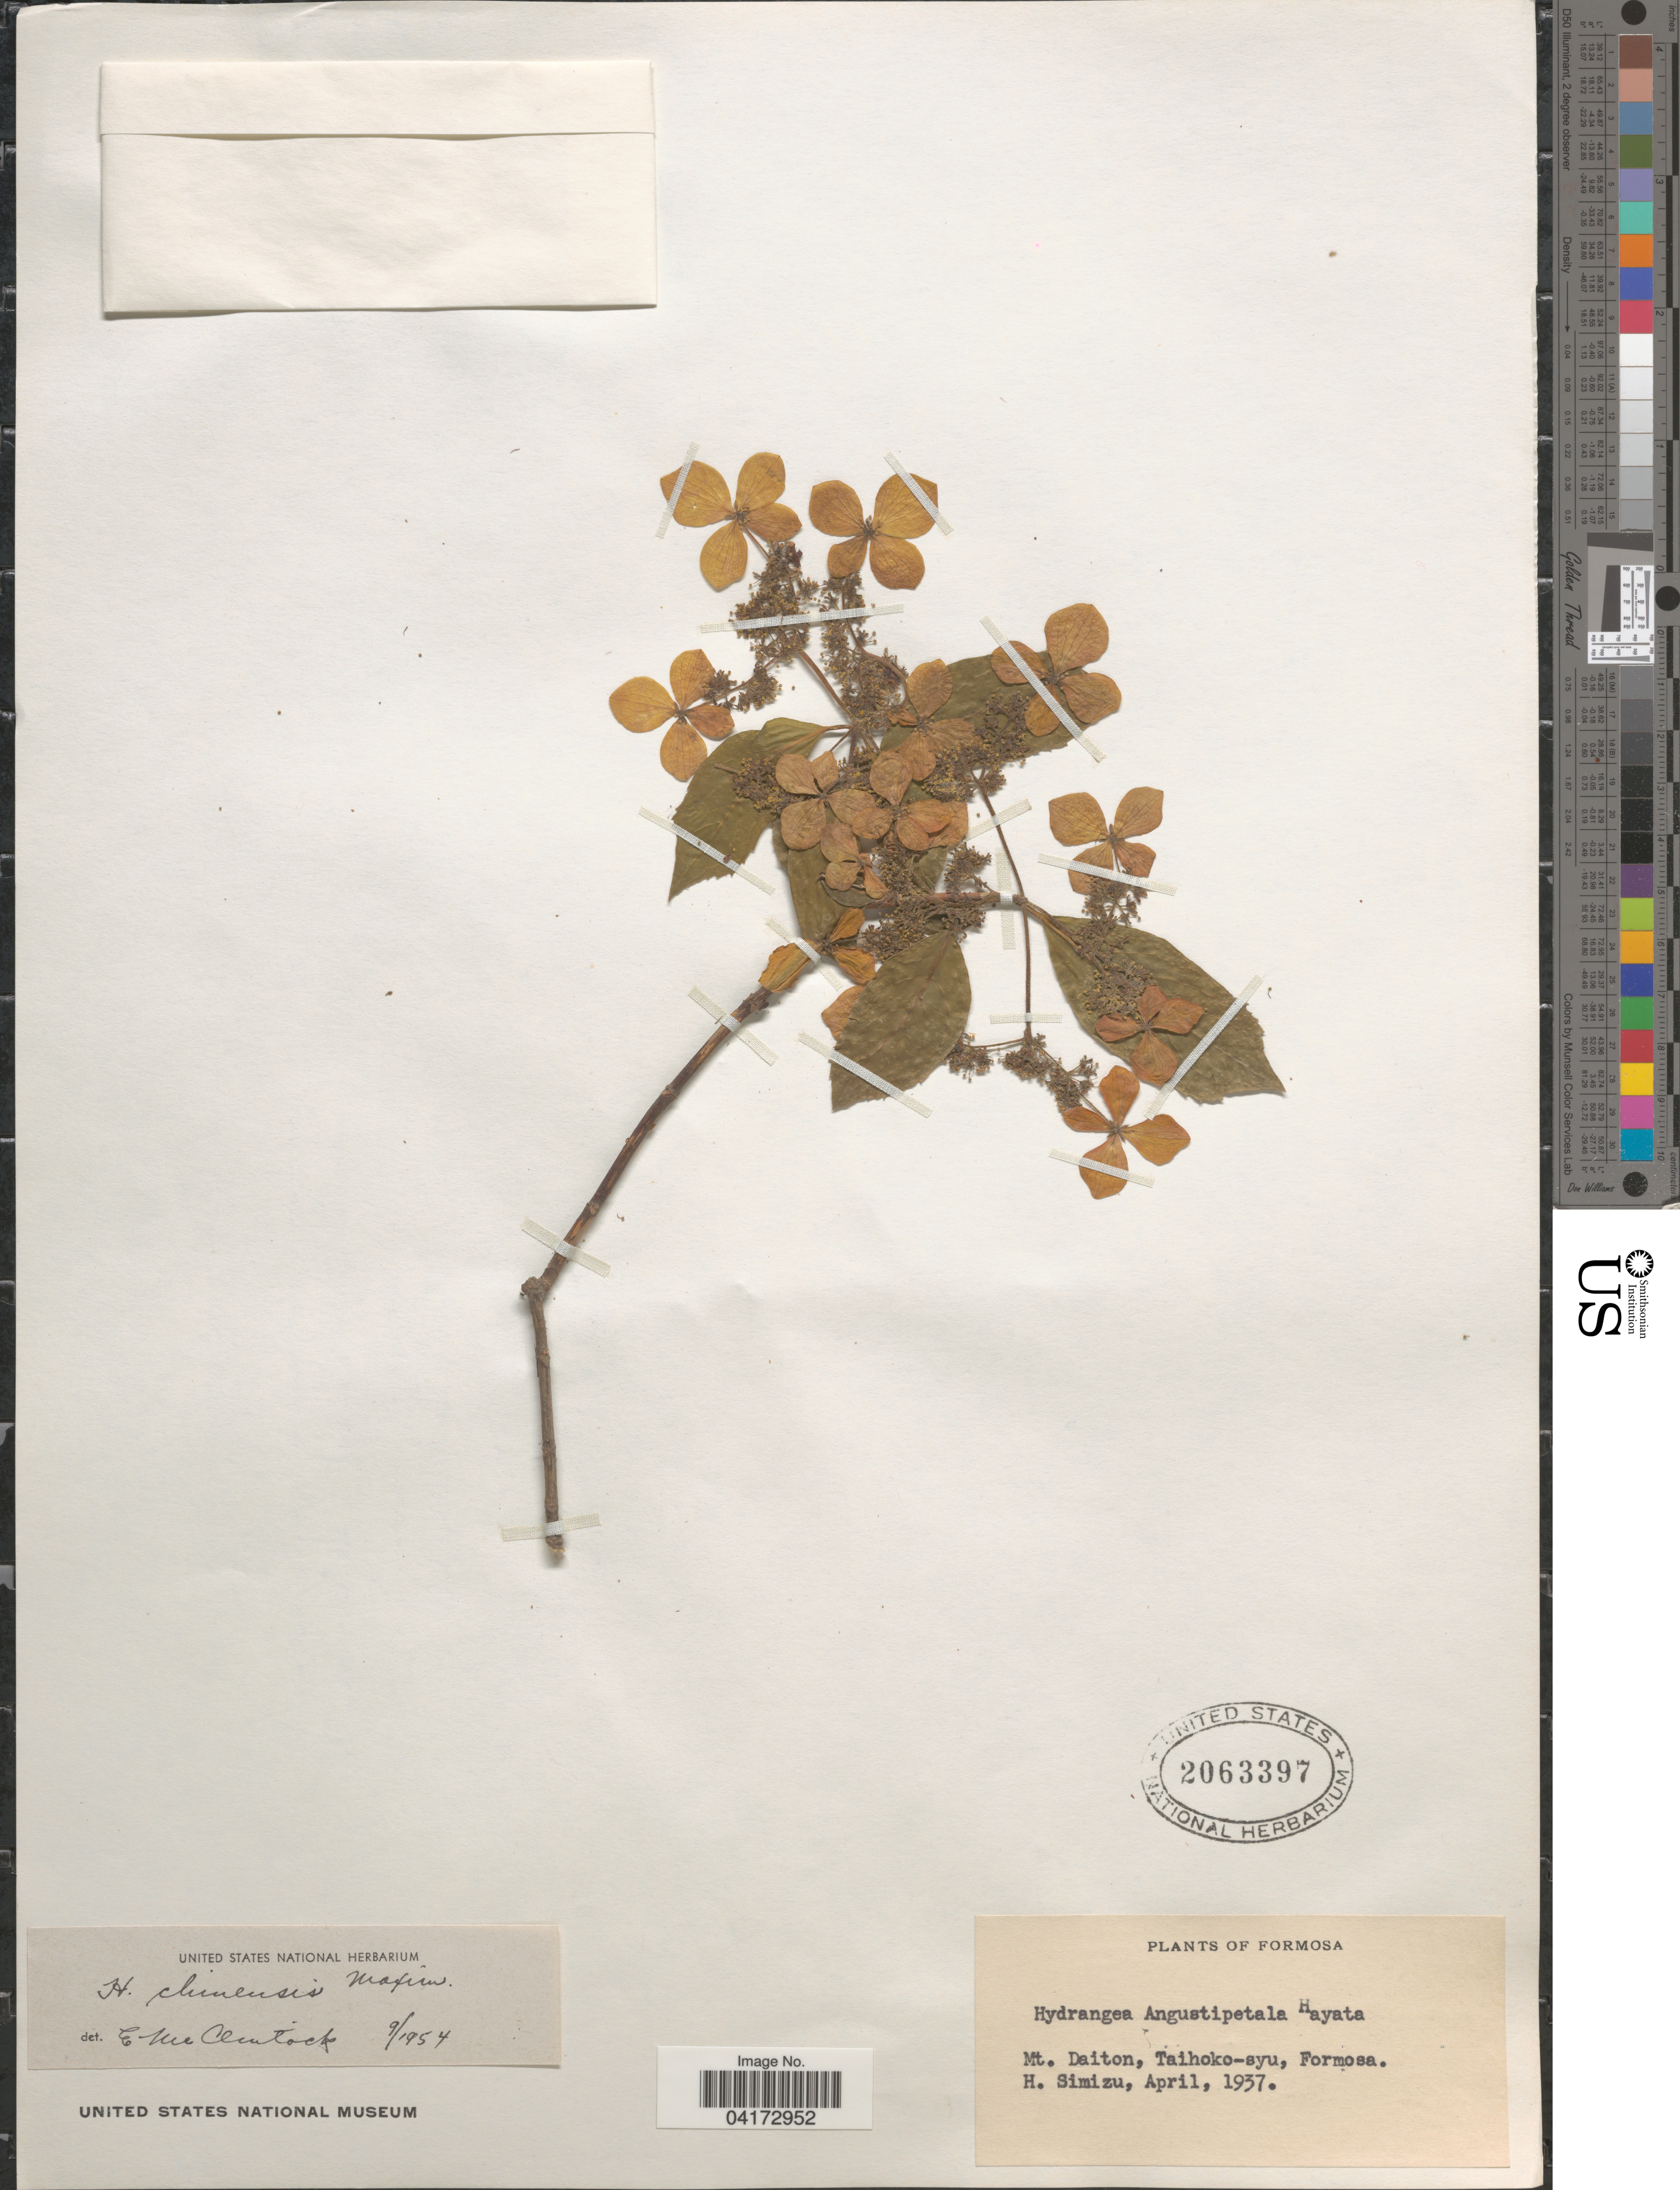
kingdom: Plantae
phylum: Tracheophyta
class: Magnoliopsida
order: Cornales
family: Hydrangeaceae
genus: Hydrangea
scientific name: Hydrangea chinensis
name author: Maxim.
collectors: H. Simizu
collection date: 1937-04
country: Taiwan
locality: Mt. Daiton, Taihoko-syu, Formosa.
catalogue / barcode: US 2063397